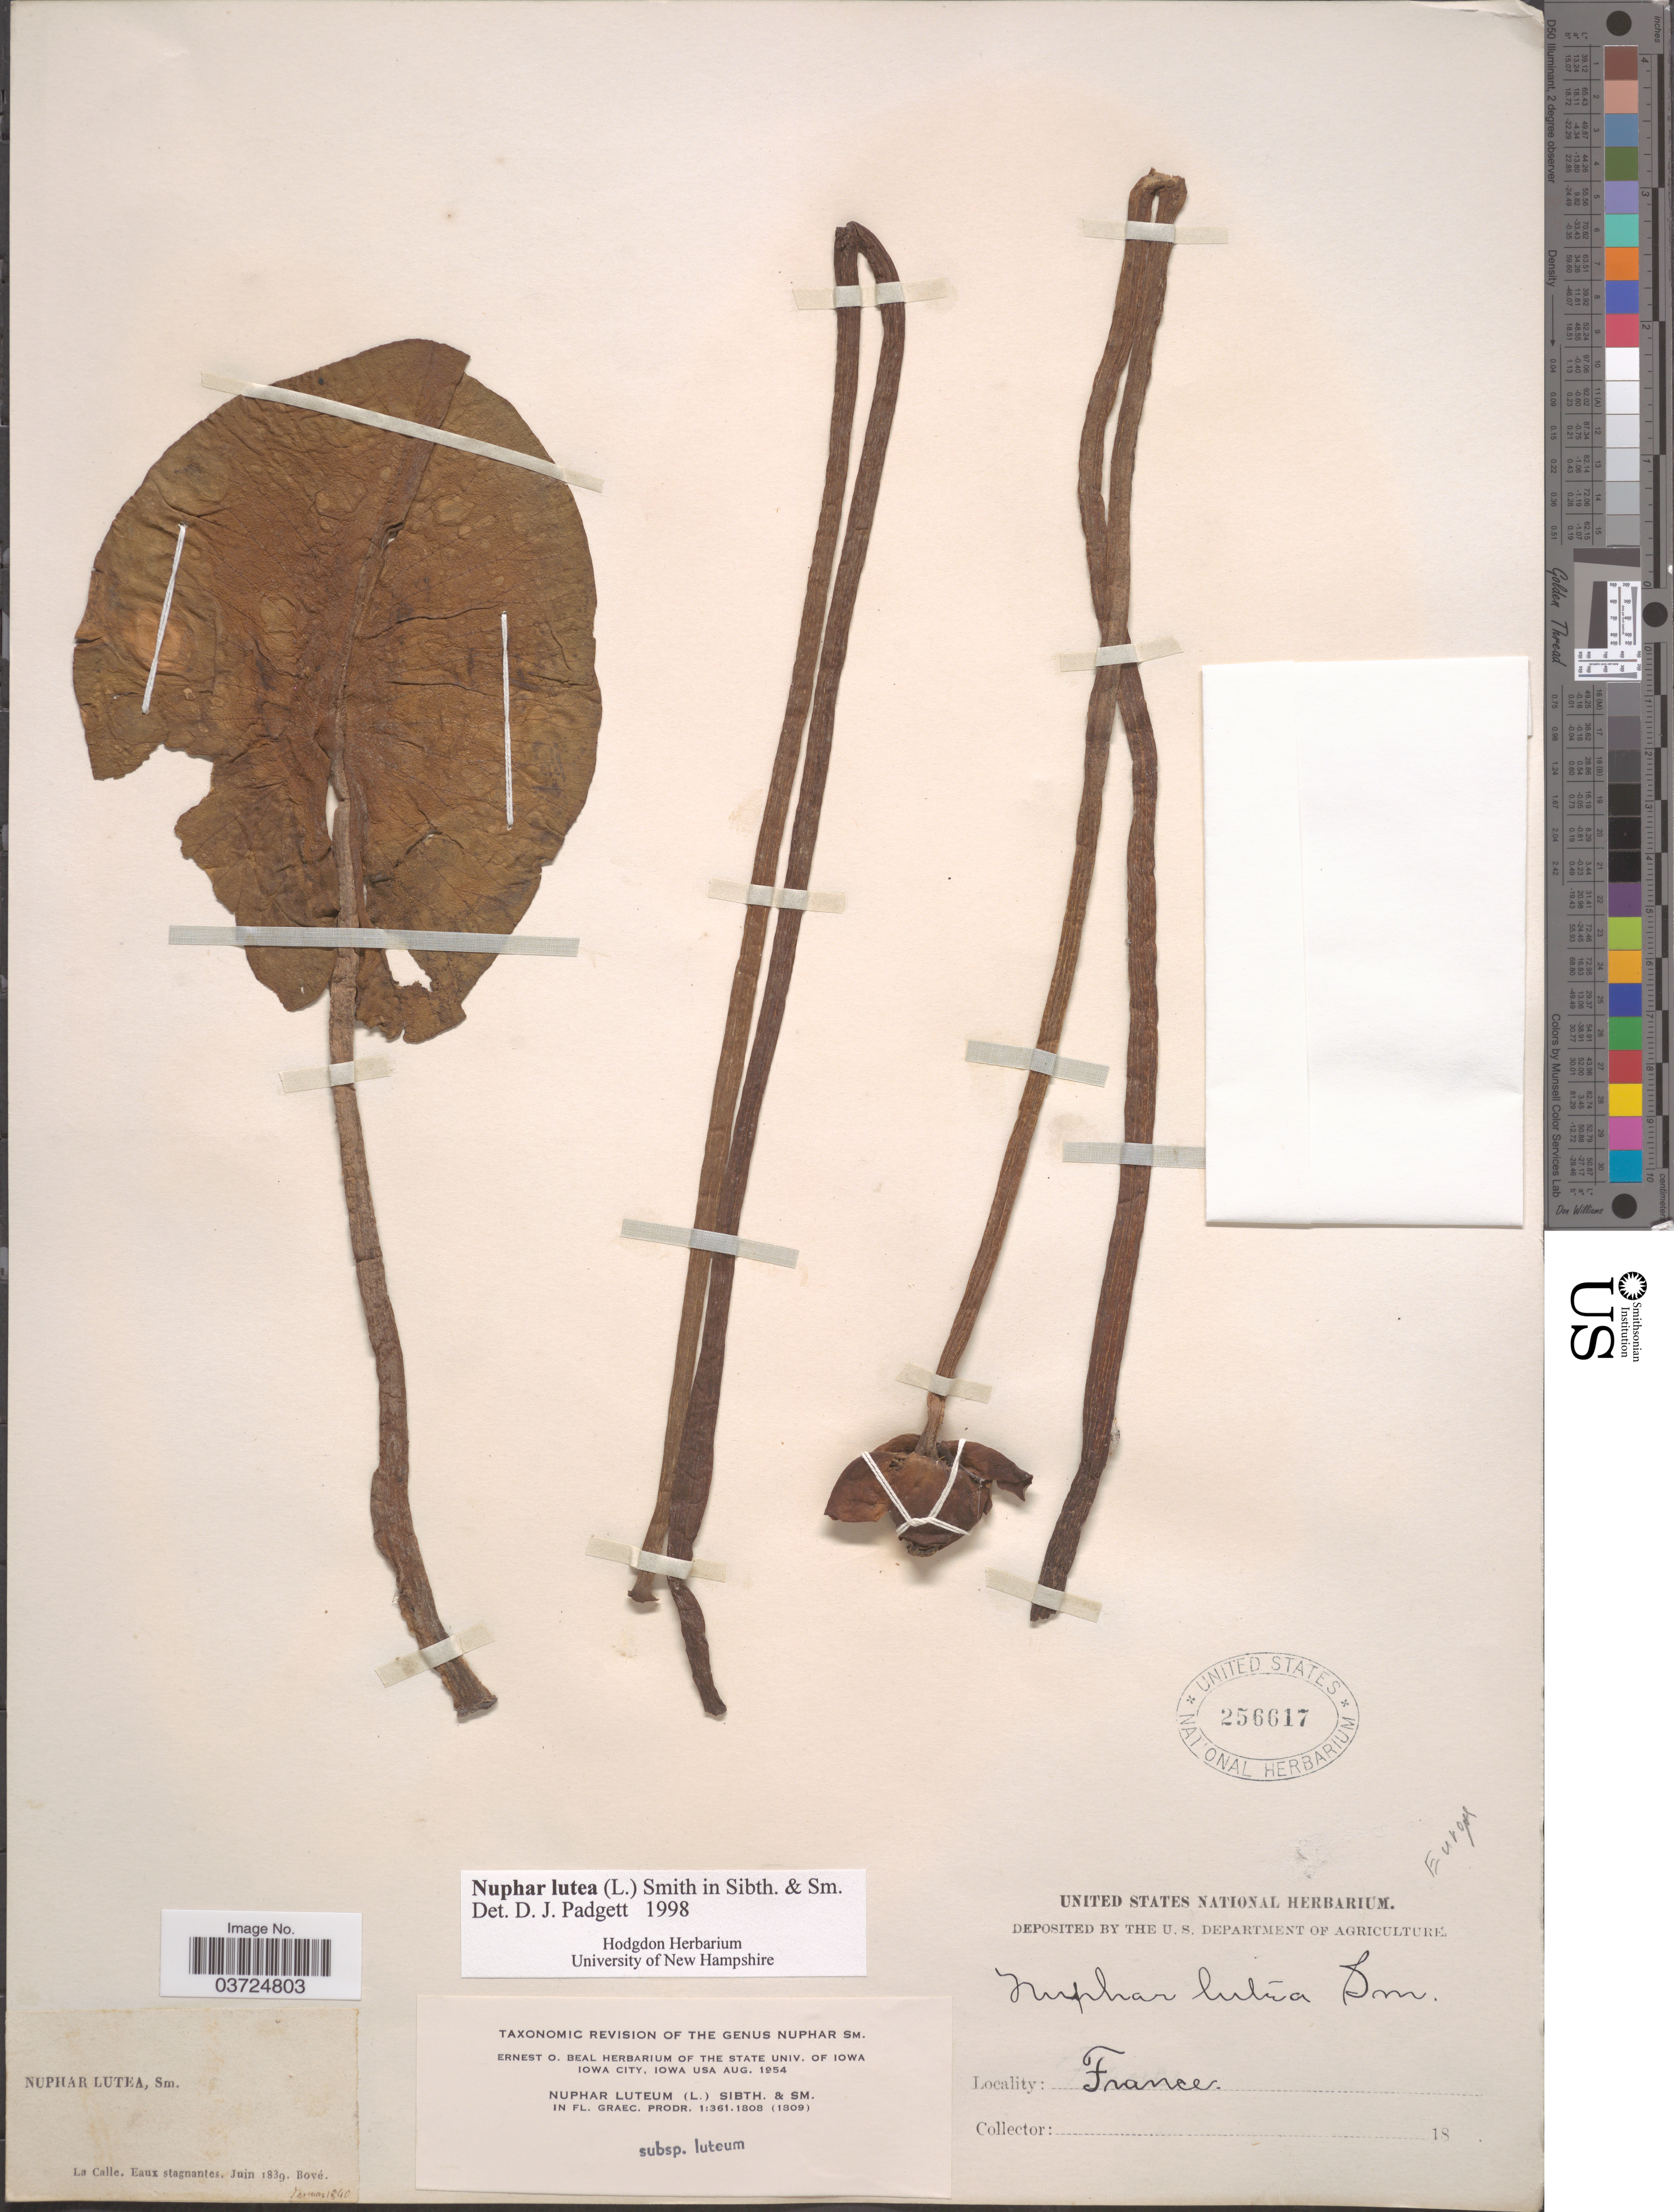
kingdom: Plantae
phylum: Tracheophyta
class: Magnoliopsida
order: Nymphaeales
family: Nymphaeaceae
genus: Nuphar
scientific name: Nuphar lutea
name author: (L.) Sm.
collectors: ex herb. United States National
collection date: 1840-01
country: France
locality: La Calle. Eaux stagnantes. Bové.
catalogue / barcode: US 256617